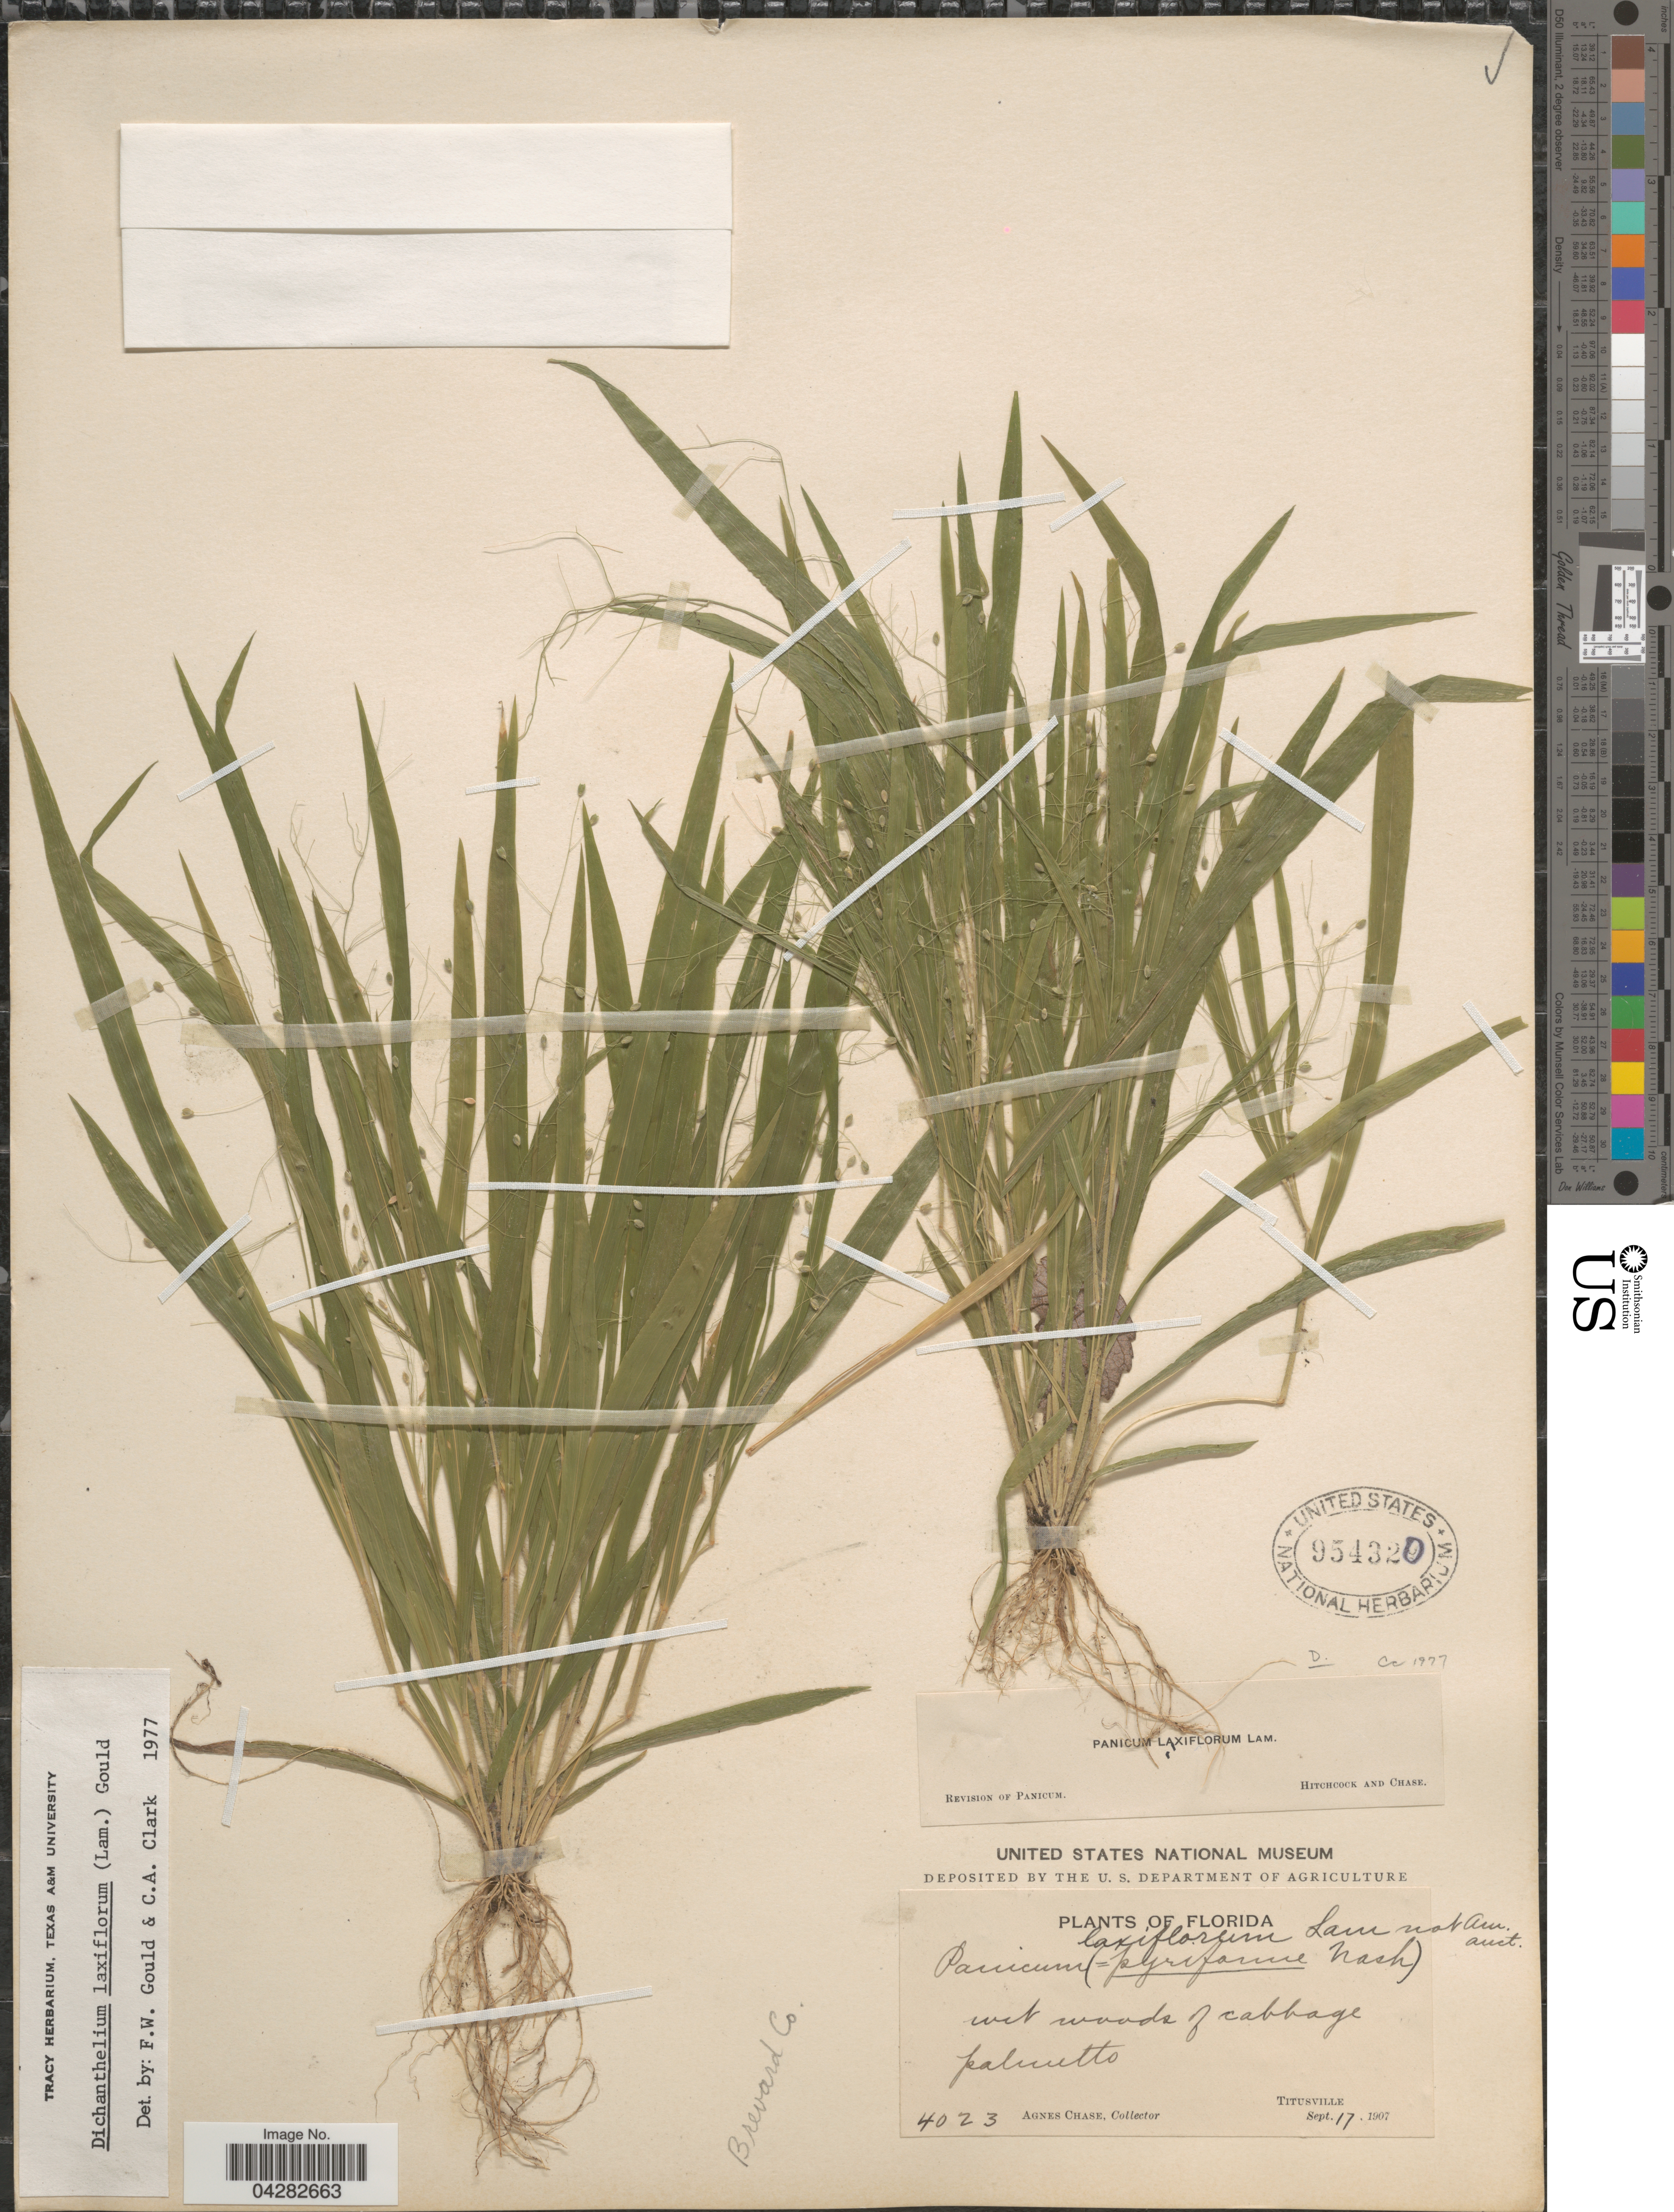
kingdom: Plantae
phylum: Tracheophyta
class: Liliopsida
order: Poales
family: Poaceae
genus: Dichanthelium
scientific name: Dichanthelium laxiflorum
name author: (Lam.) Gould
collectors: A. Chase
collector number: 4023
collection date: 1907-09-17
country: United States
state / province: Florida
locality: Titusville. Brevard Co.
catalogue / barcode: US 954320